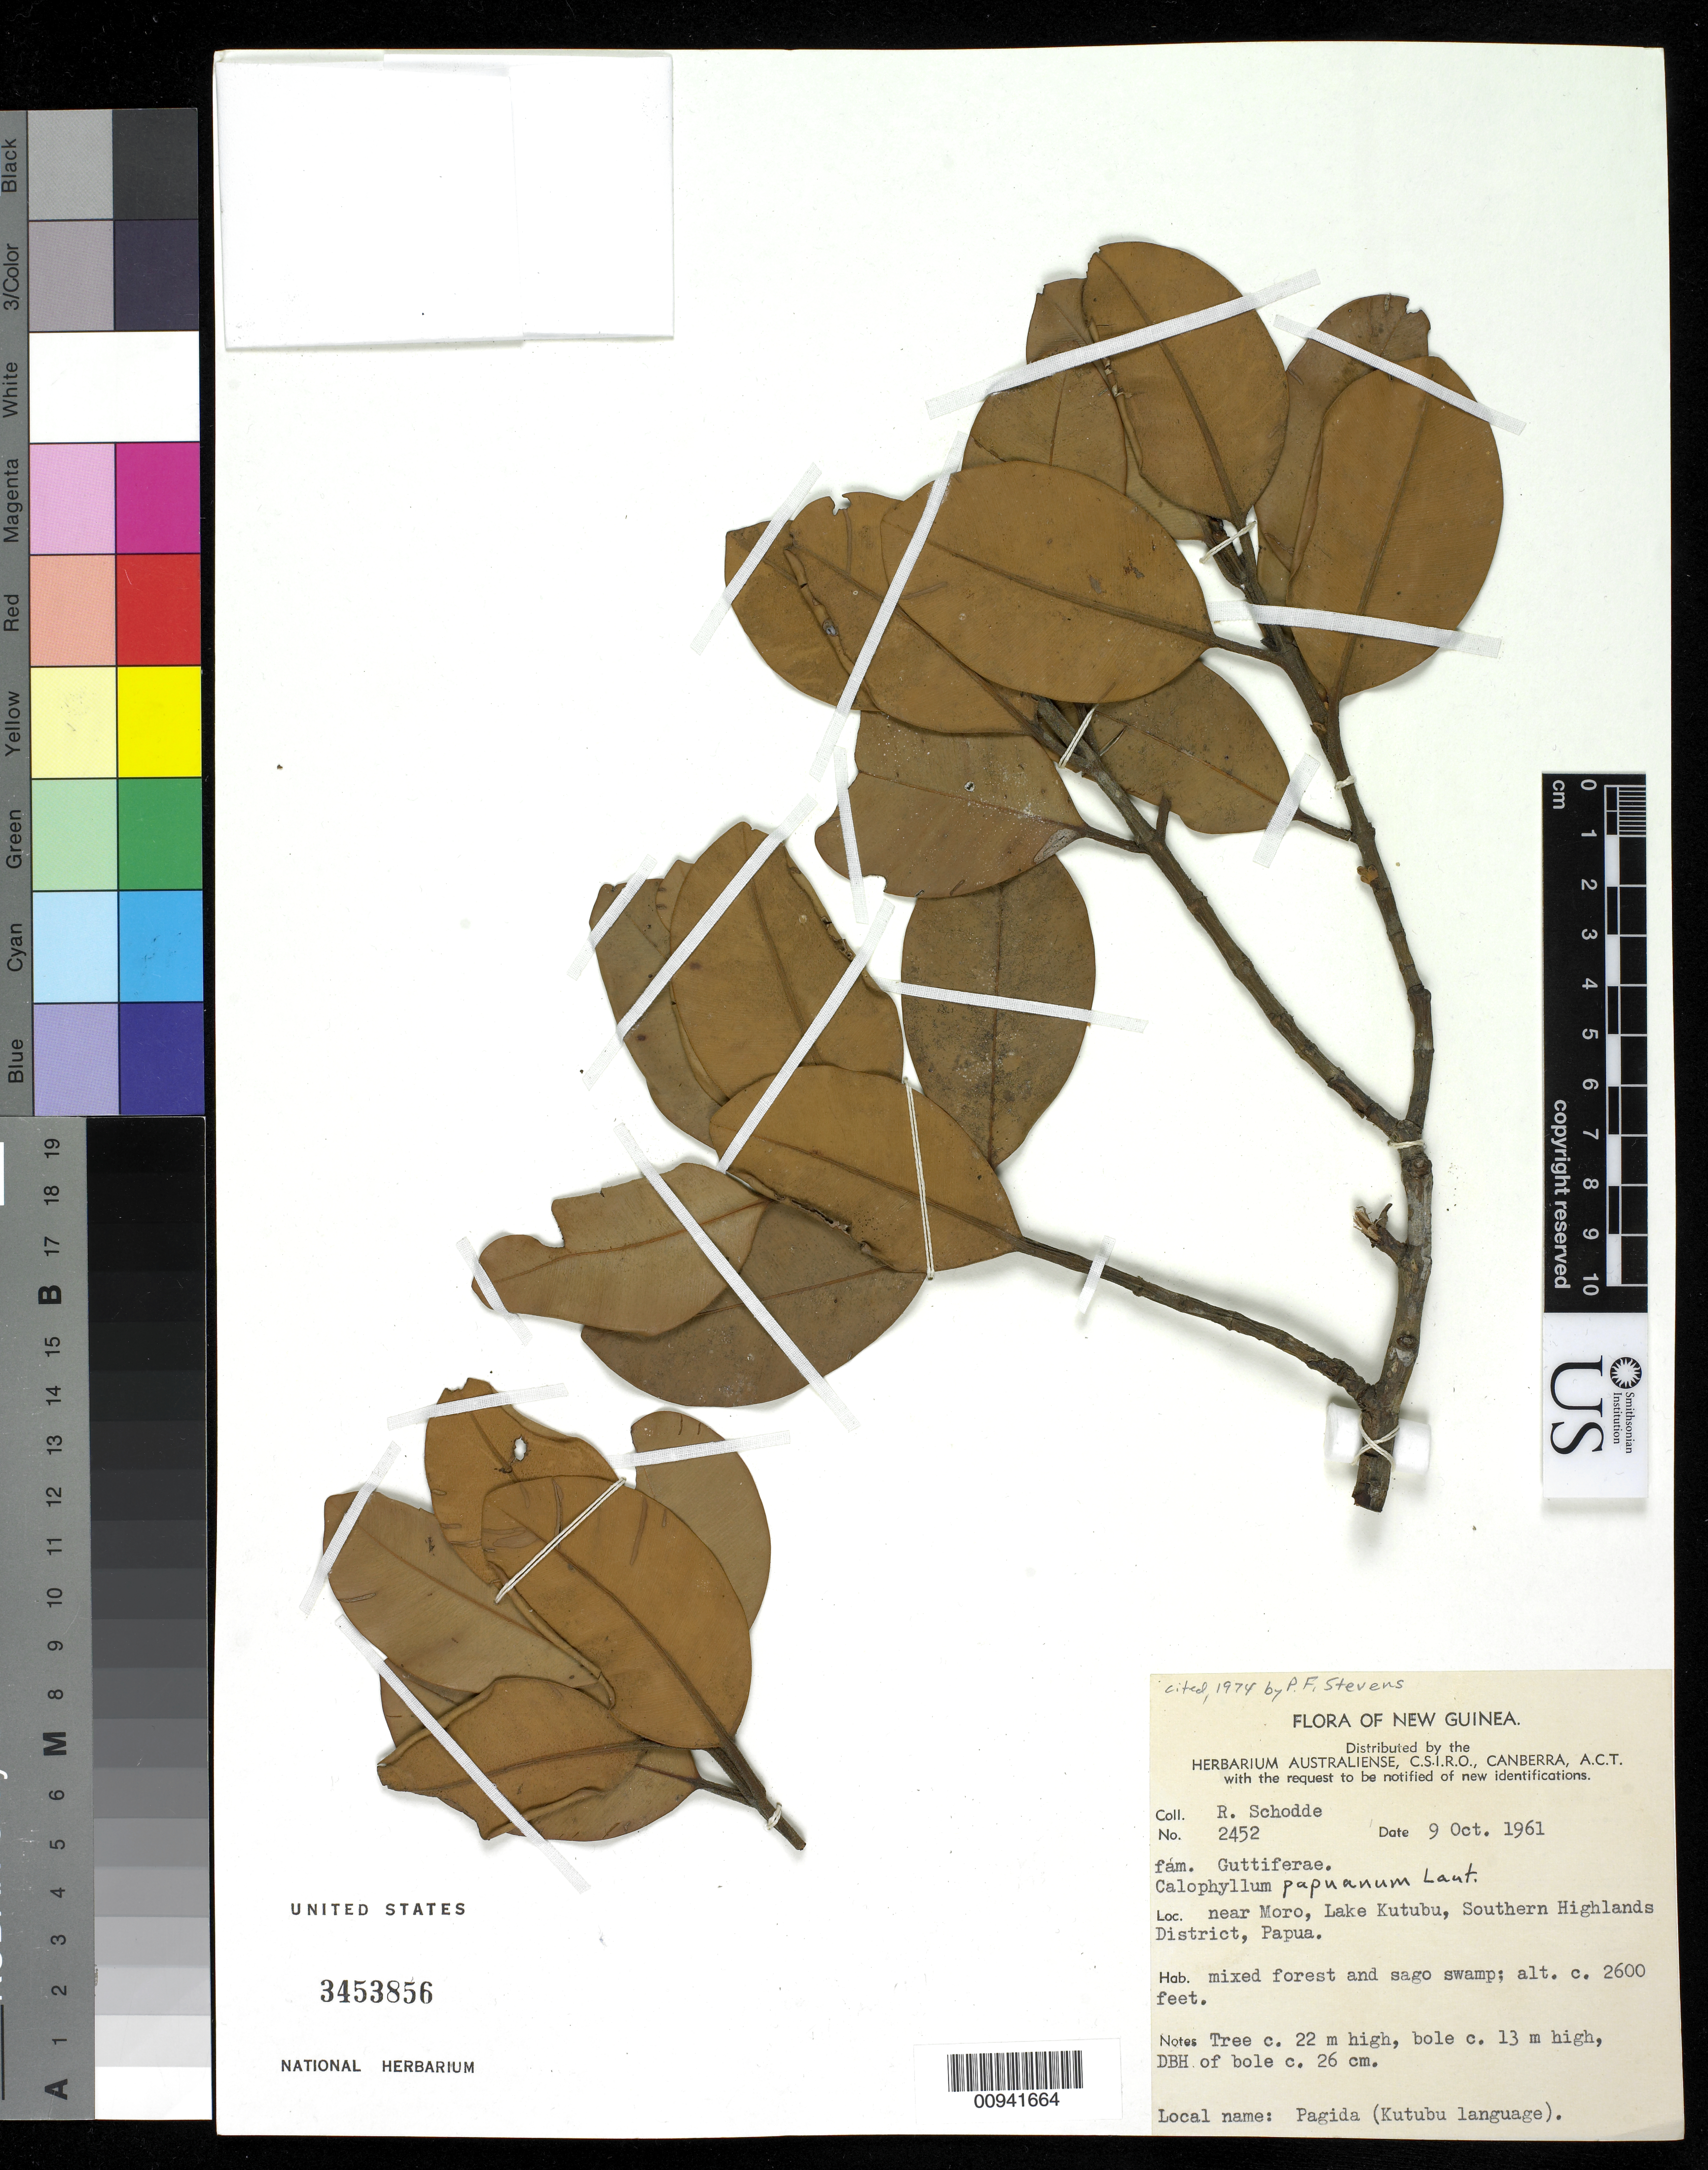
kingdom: Plantae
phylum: Tracheophyta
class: Magnoliopsida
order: Malpighiales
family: Calophyllaceae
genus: Calophyllum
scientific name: Calophyllum papuanum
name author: Lauterb.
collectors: R. Schodde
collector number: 2452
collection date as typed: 09 Oct 1961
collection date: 1961-10-09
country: Papua New Guinea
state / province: Southern Highlands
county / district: Kutubu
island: New Guinea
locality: near Moro, Lake Kutubu, Southern Highlands District, Papua.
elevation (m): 792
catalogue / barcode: US 3453856